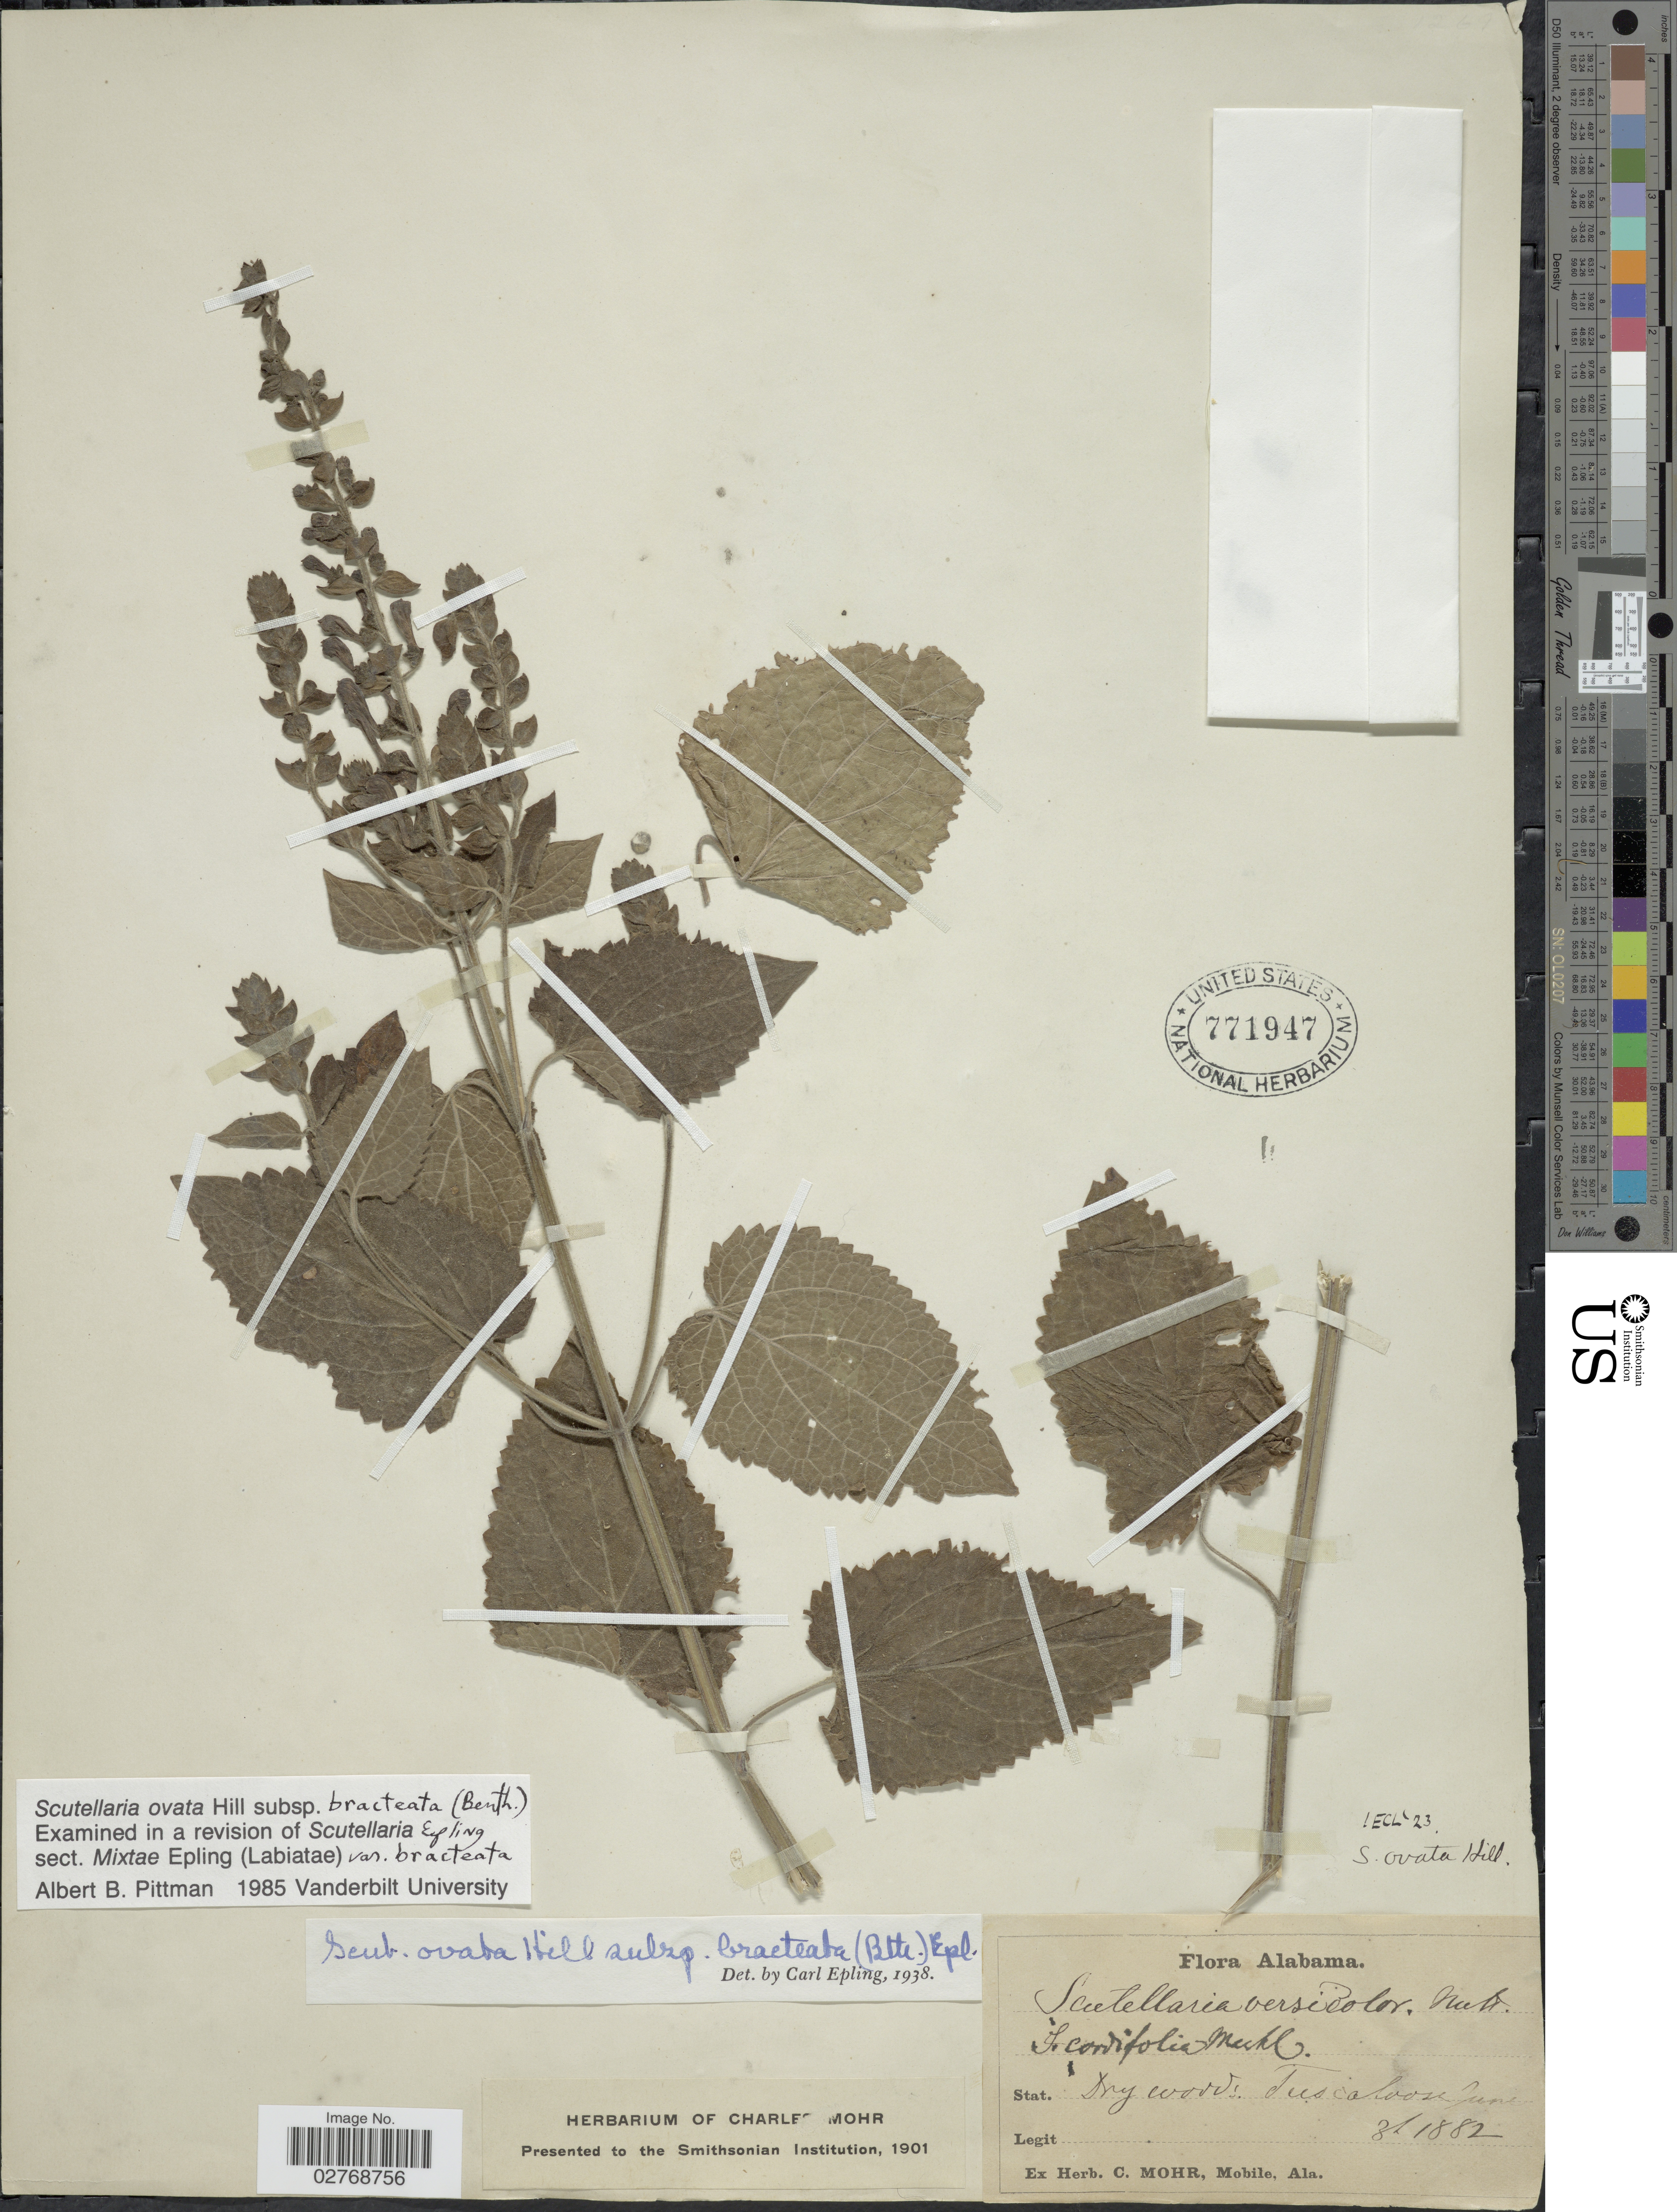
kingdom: Plantae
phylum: Tracheophyta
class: Magnoliopsida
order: Lamiales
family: Lamiaceae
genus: Scutellaria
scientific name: Scutellaria ovata subsp. bracteata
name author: (Benth.) Epling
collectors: ex herb. Charles Mohr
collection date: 1882-03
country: United States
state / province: Alabama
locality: Tuscaloosa.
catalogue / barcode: US 771947